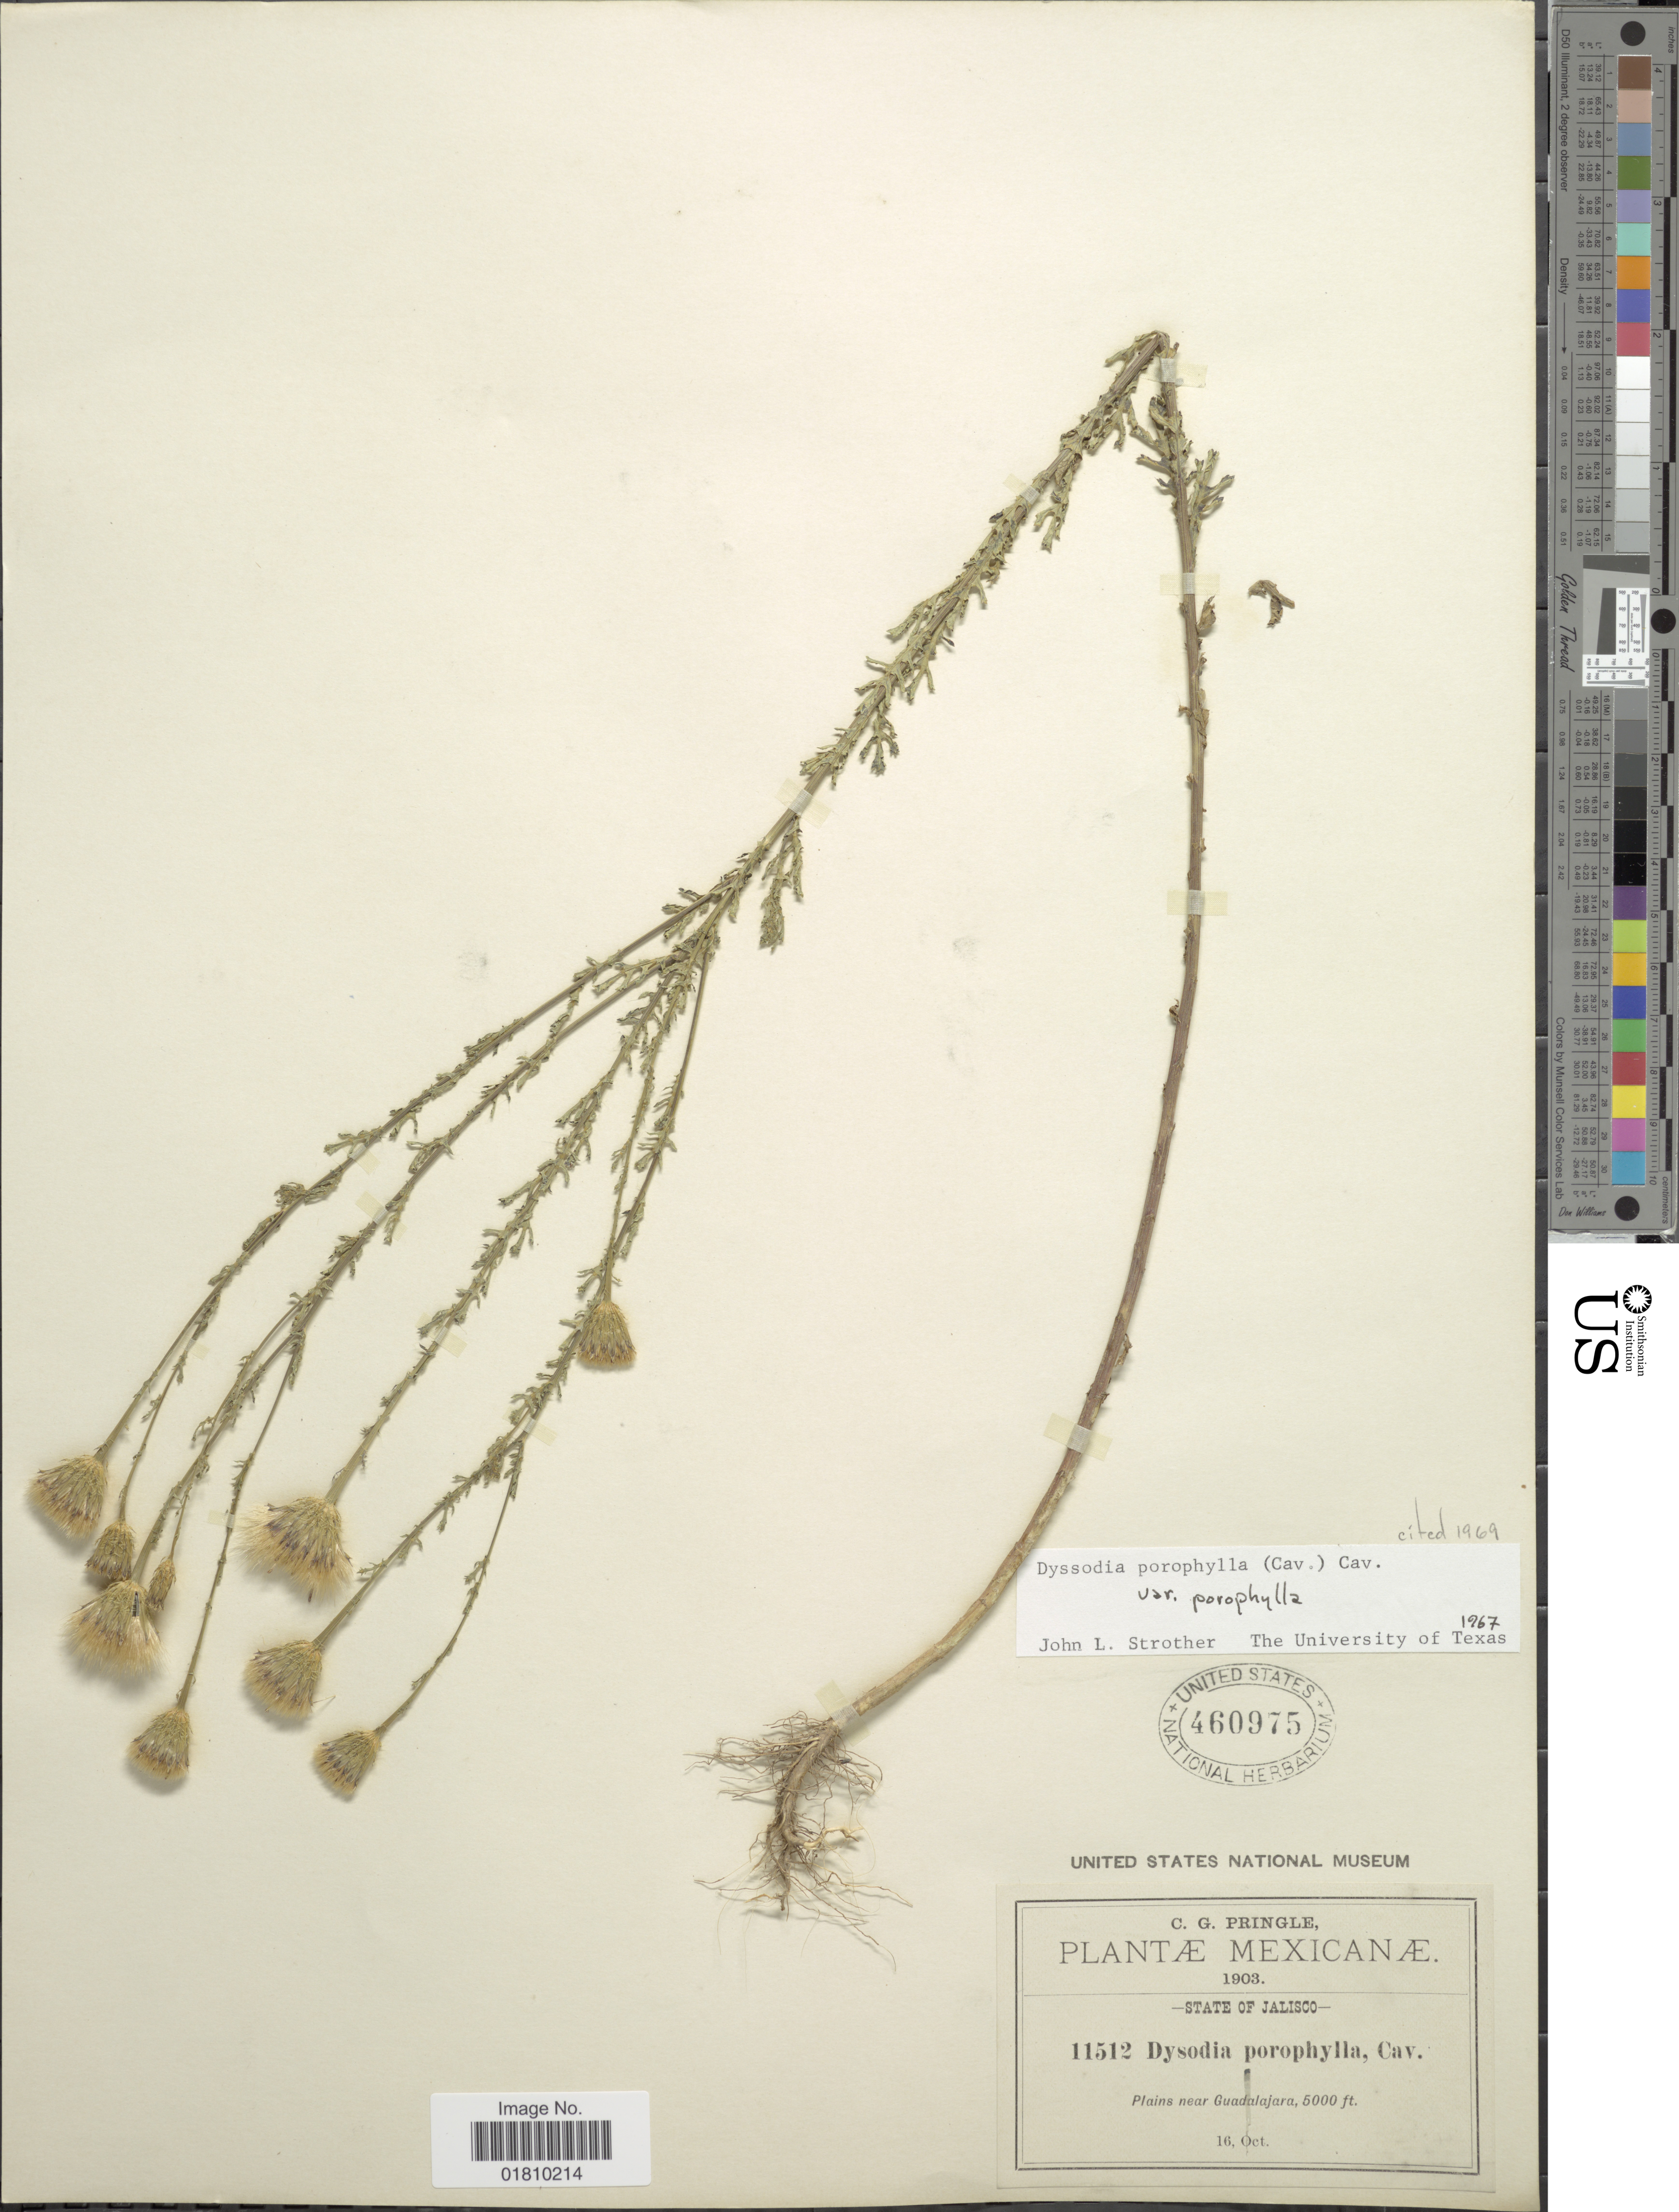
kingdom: Plantae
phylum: Tracheophyta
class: Magnoliopsida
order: Asterales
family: Asteraceae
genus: Adenophyllum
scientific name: Adenophyllum porophyllum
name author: (Cav.) Hemsl.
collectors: C. G. Pringle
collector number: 11512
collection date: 1903-10-16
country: Mexico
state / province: Jalisco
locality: Plains near Guadalajara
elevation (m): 1524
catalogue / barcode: US 460975